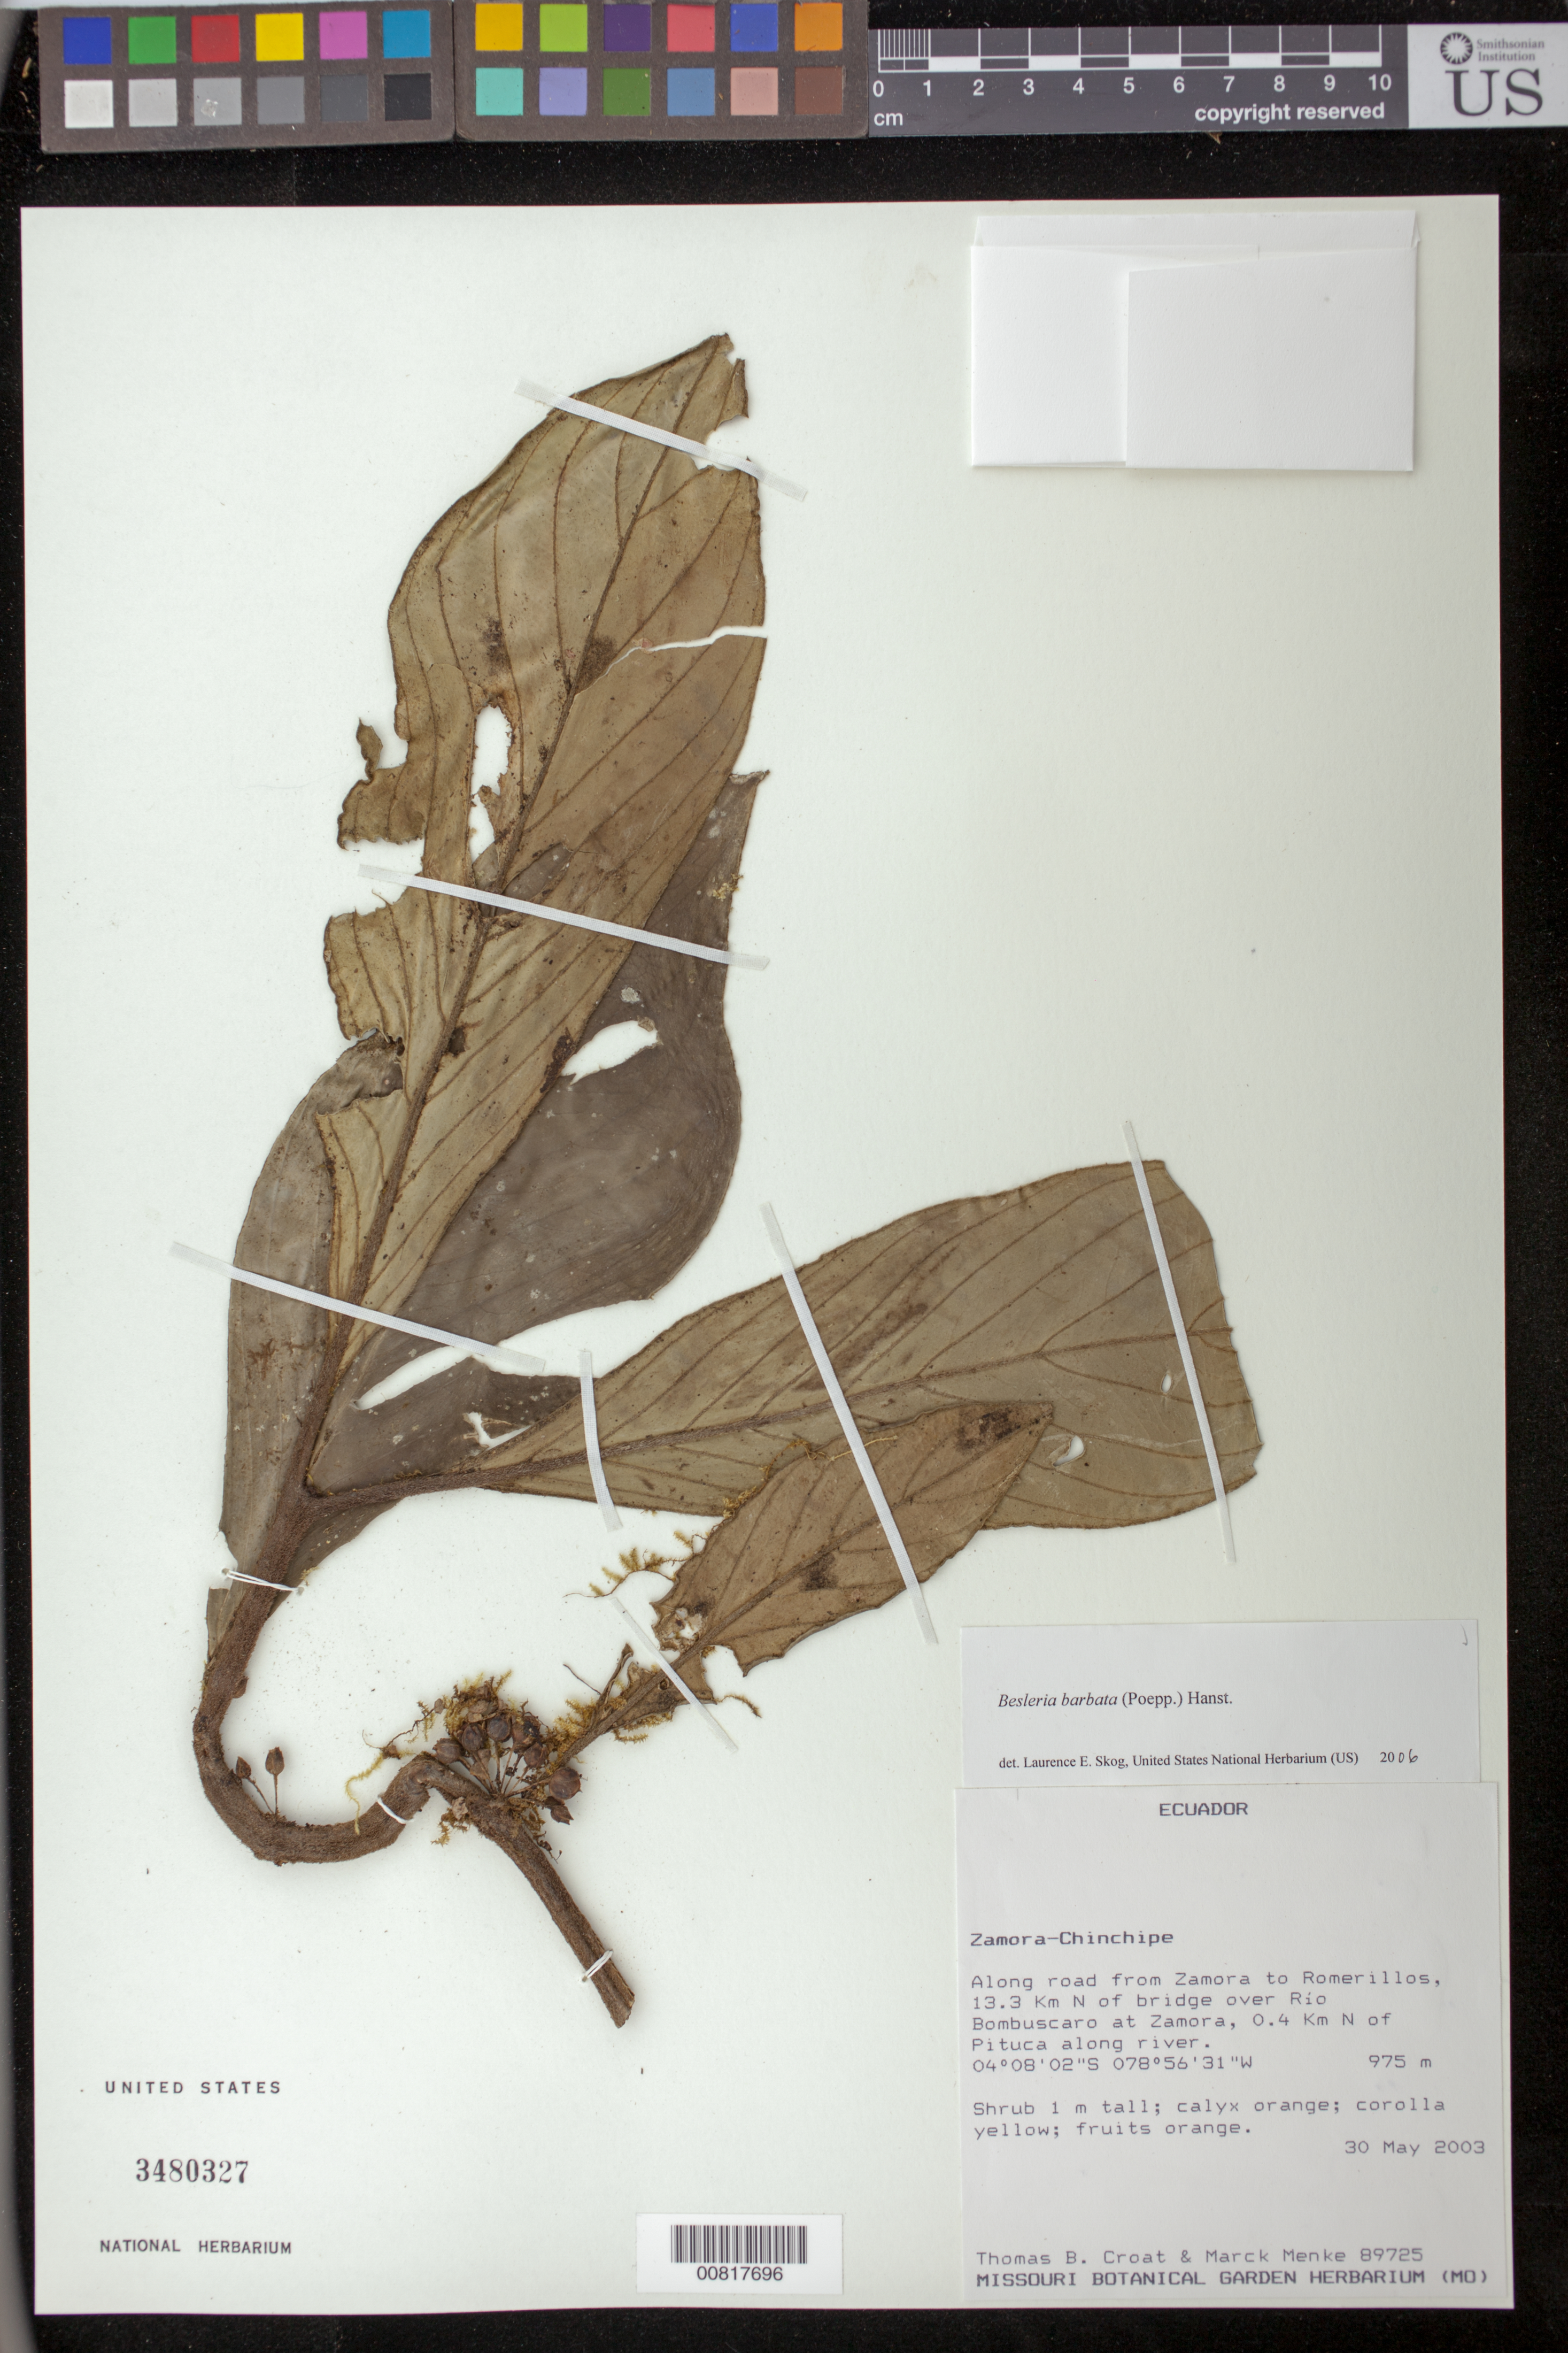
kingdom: Plantae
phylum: Tracheophyta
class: Magnoliopsida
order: Lamiales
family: Gesneriaceae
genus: Besleria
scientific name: Besleria barbata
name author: (Poepp.) Hanst.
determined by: Skog, Laurence E.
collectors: T. B. Croat & M. Menke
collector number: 89725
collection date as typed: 30 May 2003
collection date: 2003-05-30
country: Ecuador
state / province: Zamora-Chinchipe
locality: Along road from Zamora to Romerillos, 13.3 km N of bridge over Rio Bombuscaro at Zamora, 0.4 km N of Pituca along river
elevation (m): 975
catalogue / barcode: US 3480327